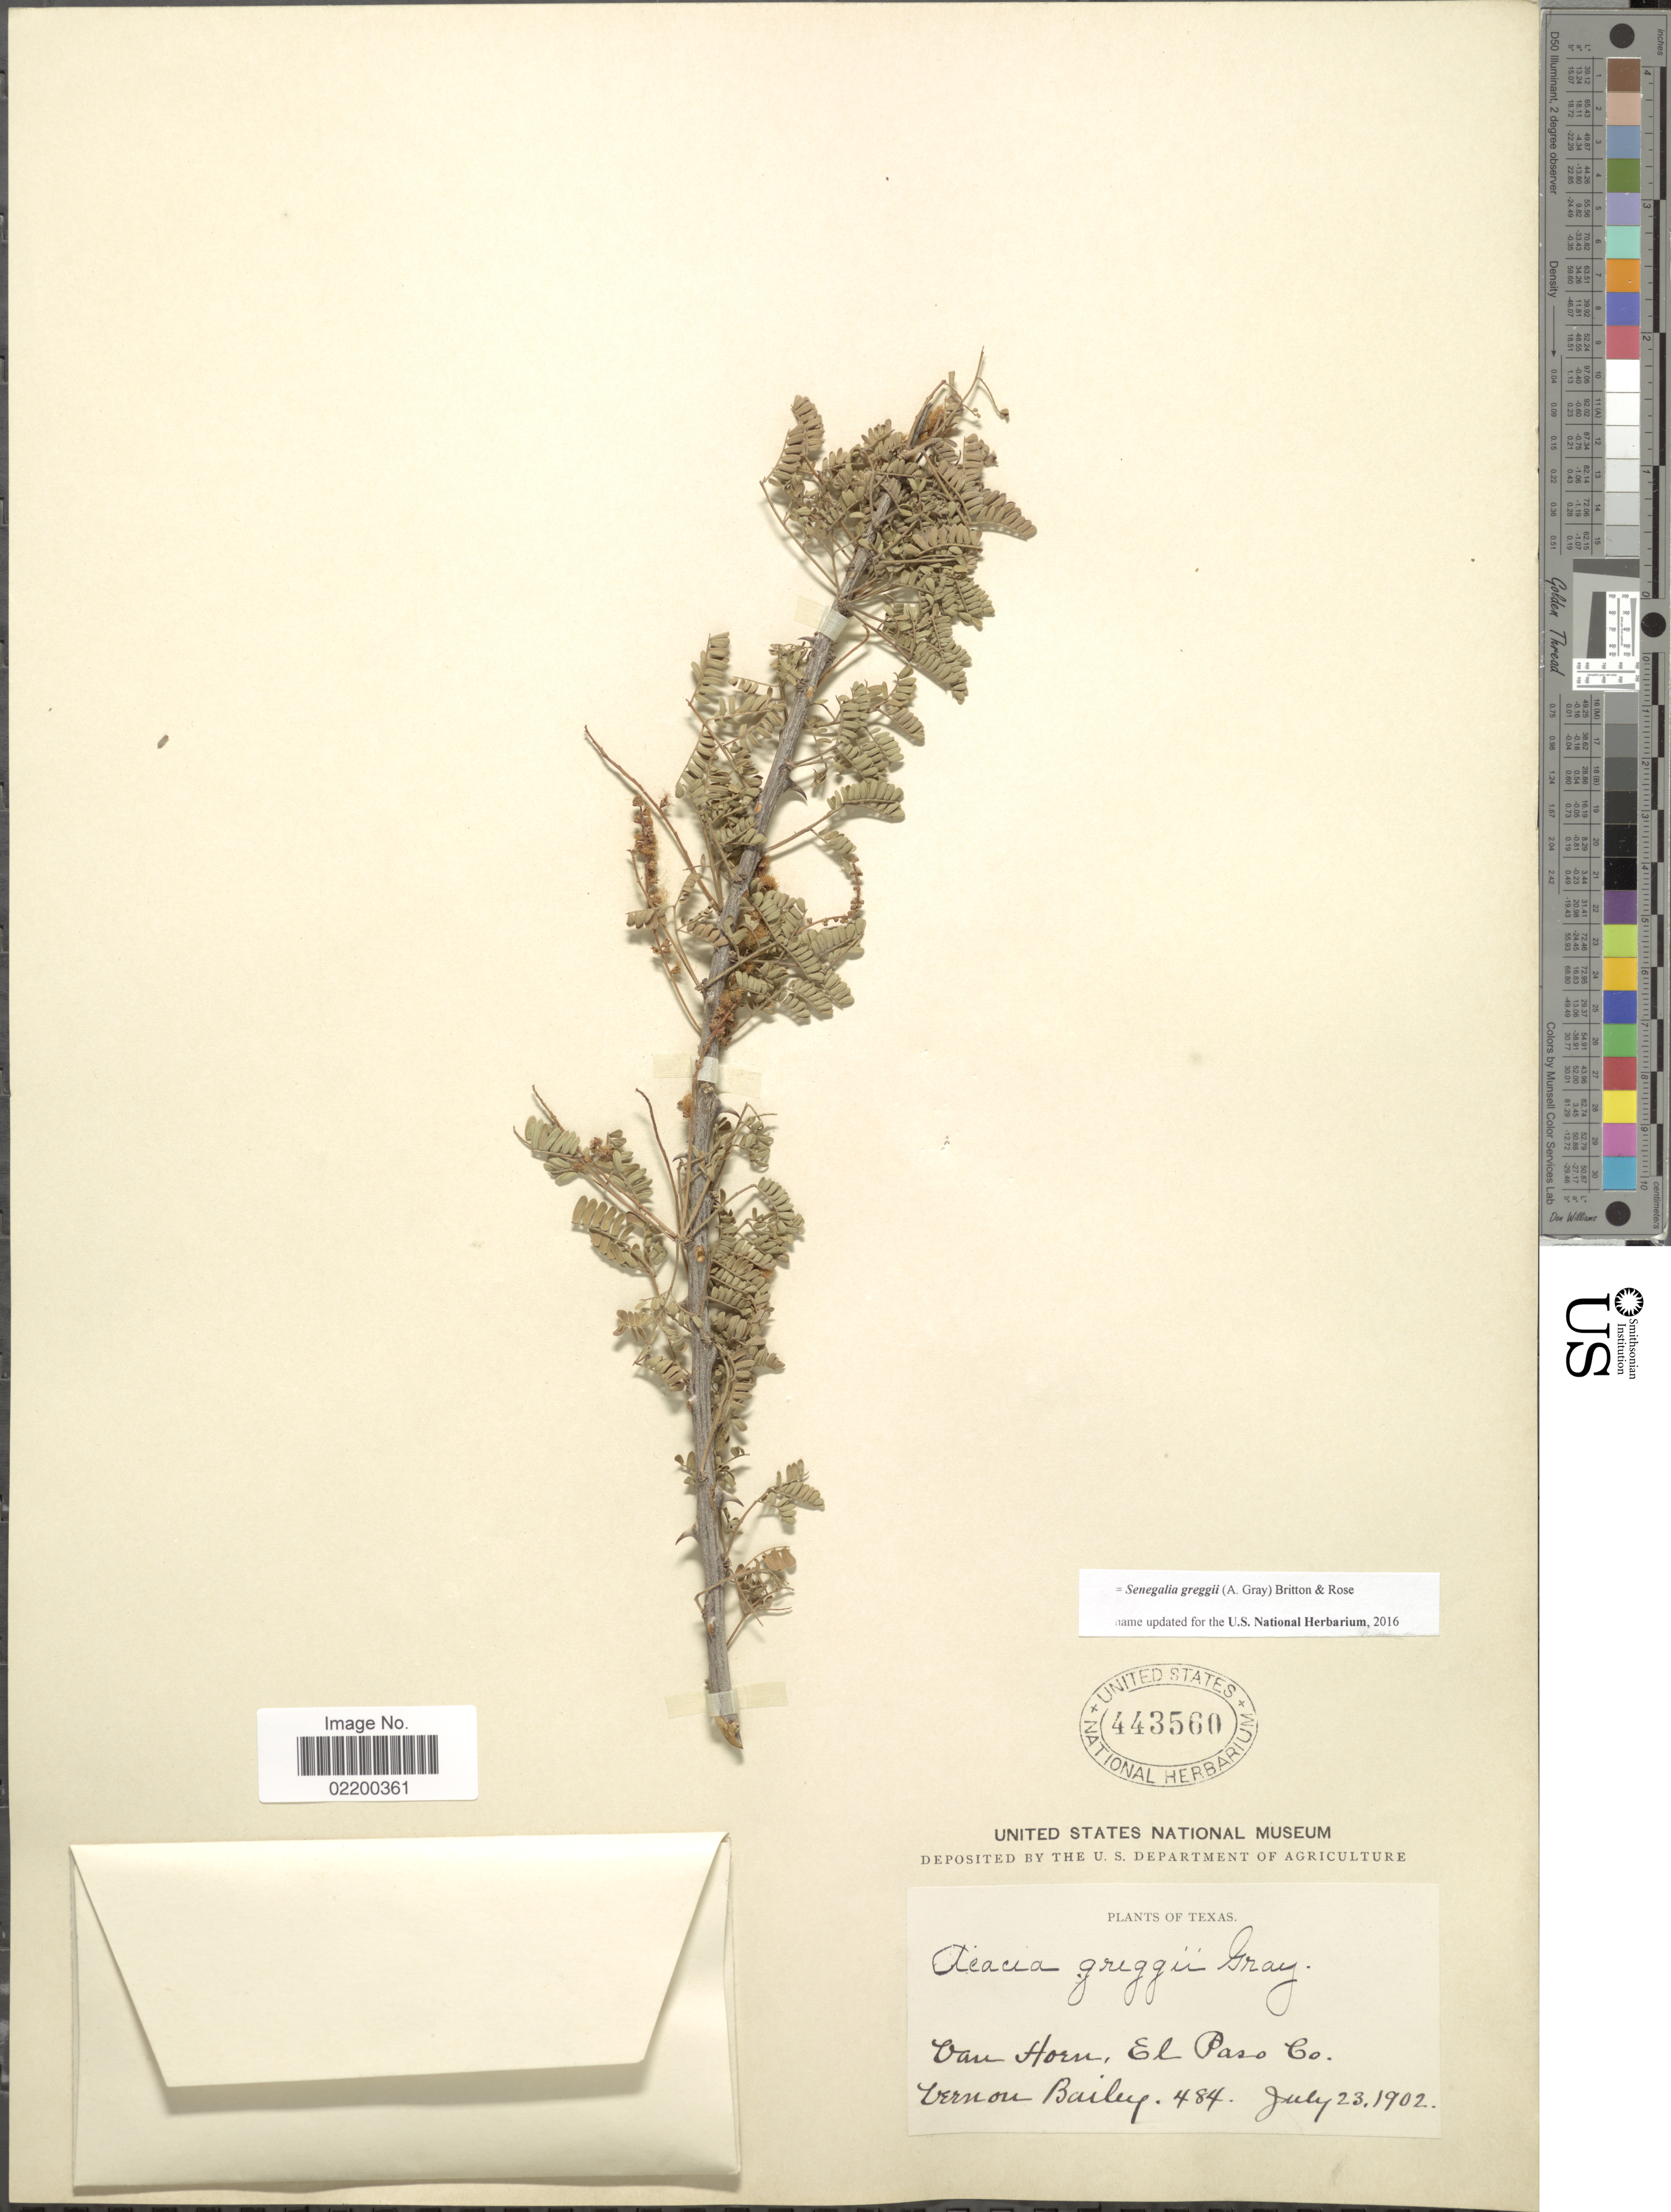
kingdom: Plantae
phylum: Tracheophyta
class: Magnoliopsida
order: Fabales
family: Fabaceae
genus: Senegalia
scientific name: Senegalia greggii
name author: (A. Gray) Britton & Rose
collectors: V. O. Bailey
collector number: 484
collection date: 1902-07-23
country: United States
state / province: Texas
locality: Van Horn, El Paso Co.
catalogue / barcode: US 443560